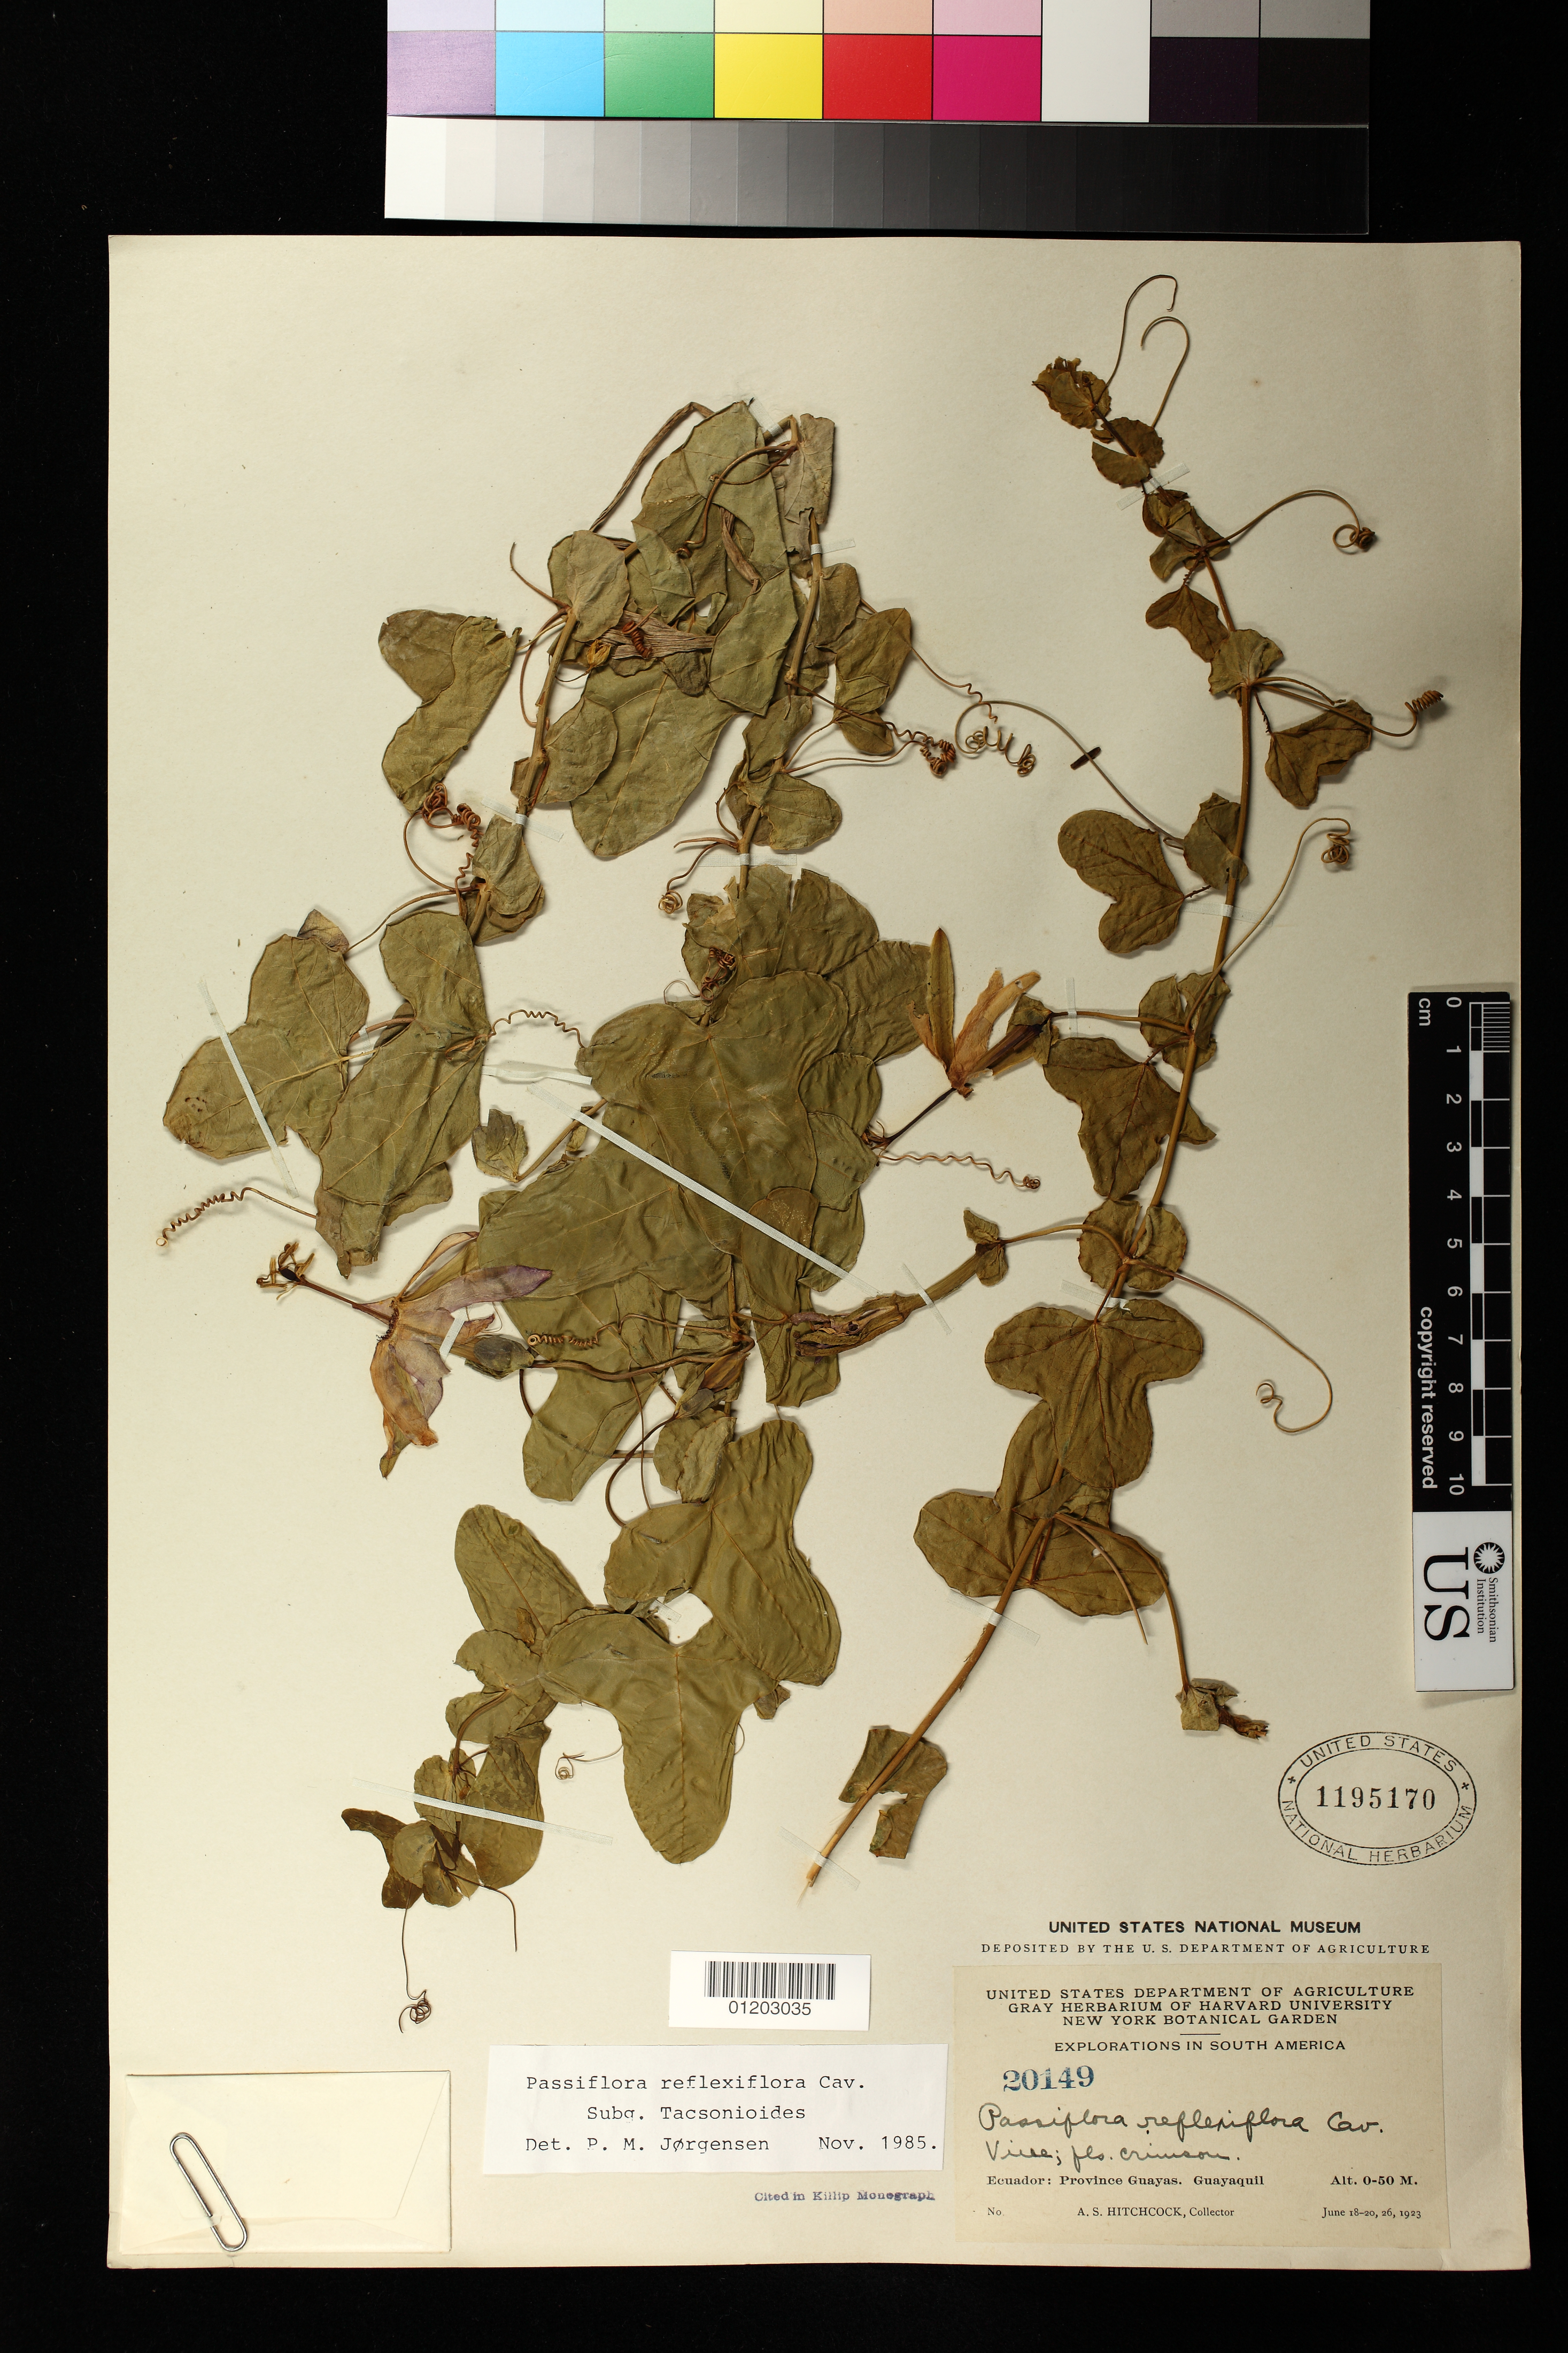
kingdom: Plantae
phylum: Tracheophyta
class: Magnoliopsida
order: Malpighiales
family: Passifloraceae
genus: Passiflora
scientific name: Passiflora reflexiflora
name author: Cav.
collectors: A. S. Hitchcock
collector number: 20149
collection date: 1923-06-18/1923-06-20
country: Ecuador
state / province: Guayas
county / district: Guayaquil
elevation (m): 0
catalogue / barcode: US 1195170